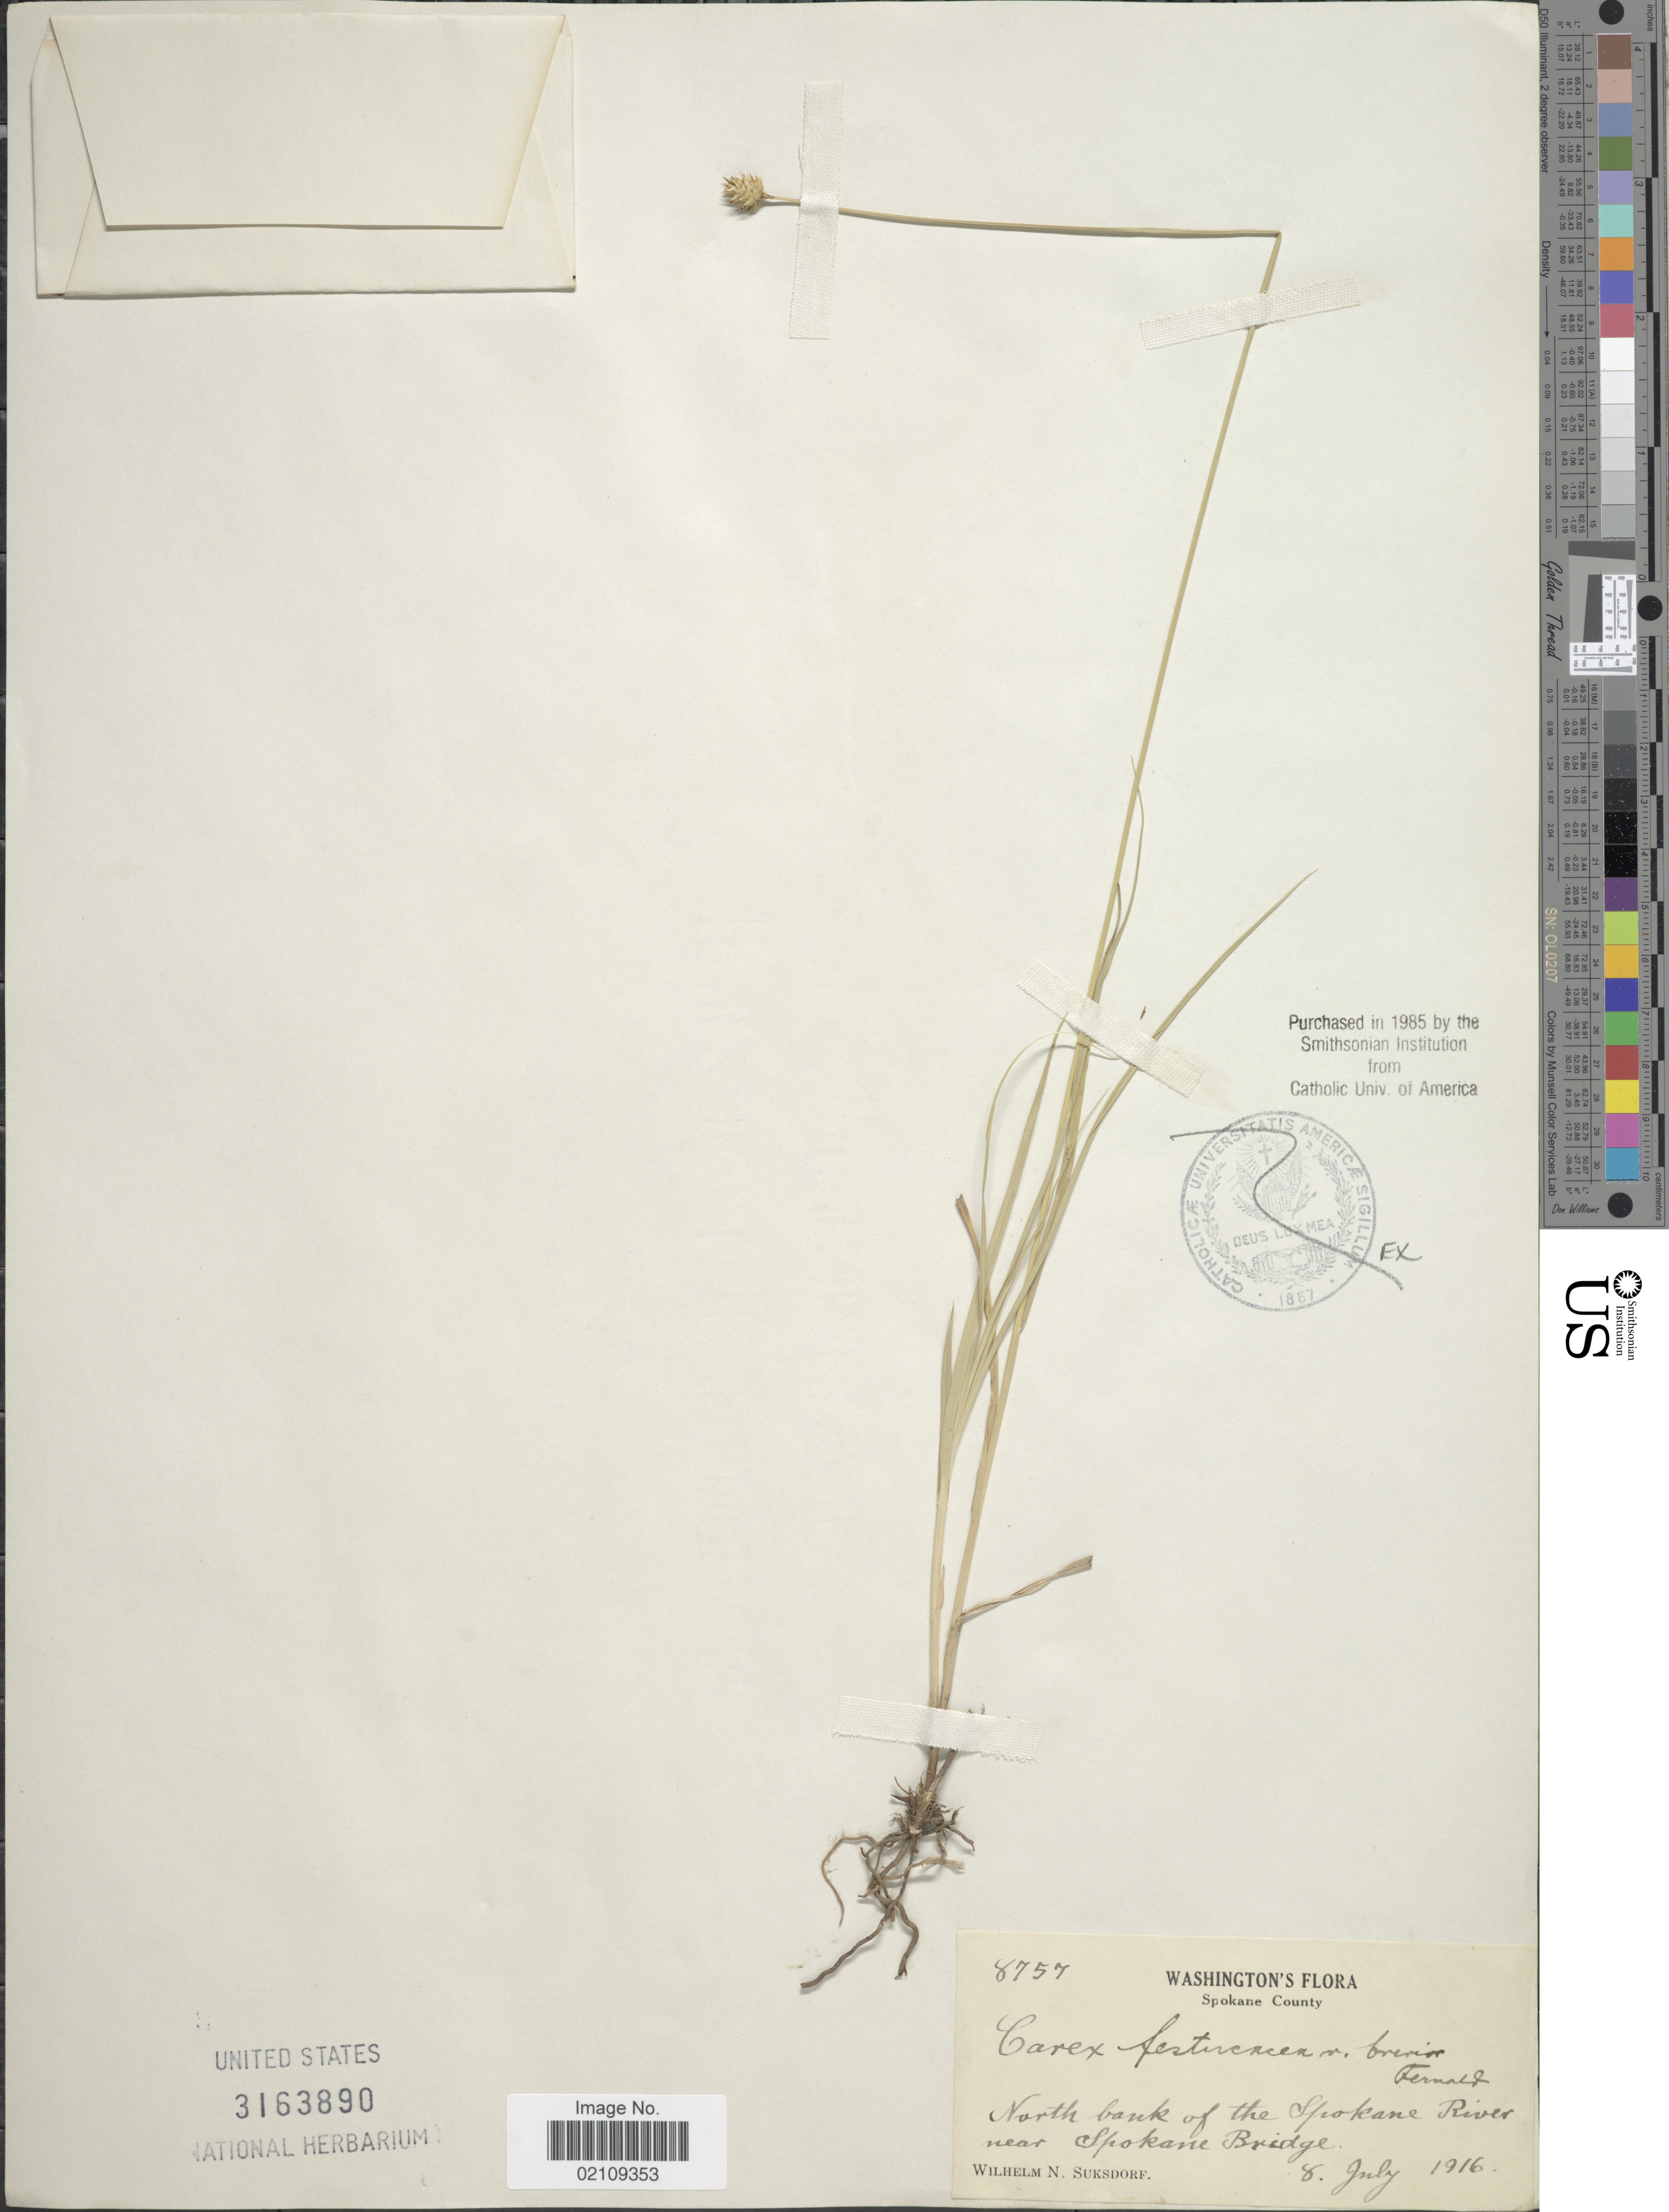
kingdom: Plantae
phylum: Tracheophyta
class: Liliopsida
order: Poales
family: Cyperaceae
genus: Carex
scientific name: Carex festucacea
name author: Willd.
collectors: W. N. Suksdorf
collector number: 8757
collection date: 1916-07-08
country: United States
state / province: Washington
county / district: Spokane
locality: Spokane County, North bank of the Spokane river near Spokane Bridge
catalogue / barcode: US 3163890